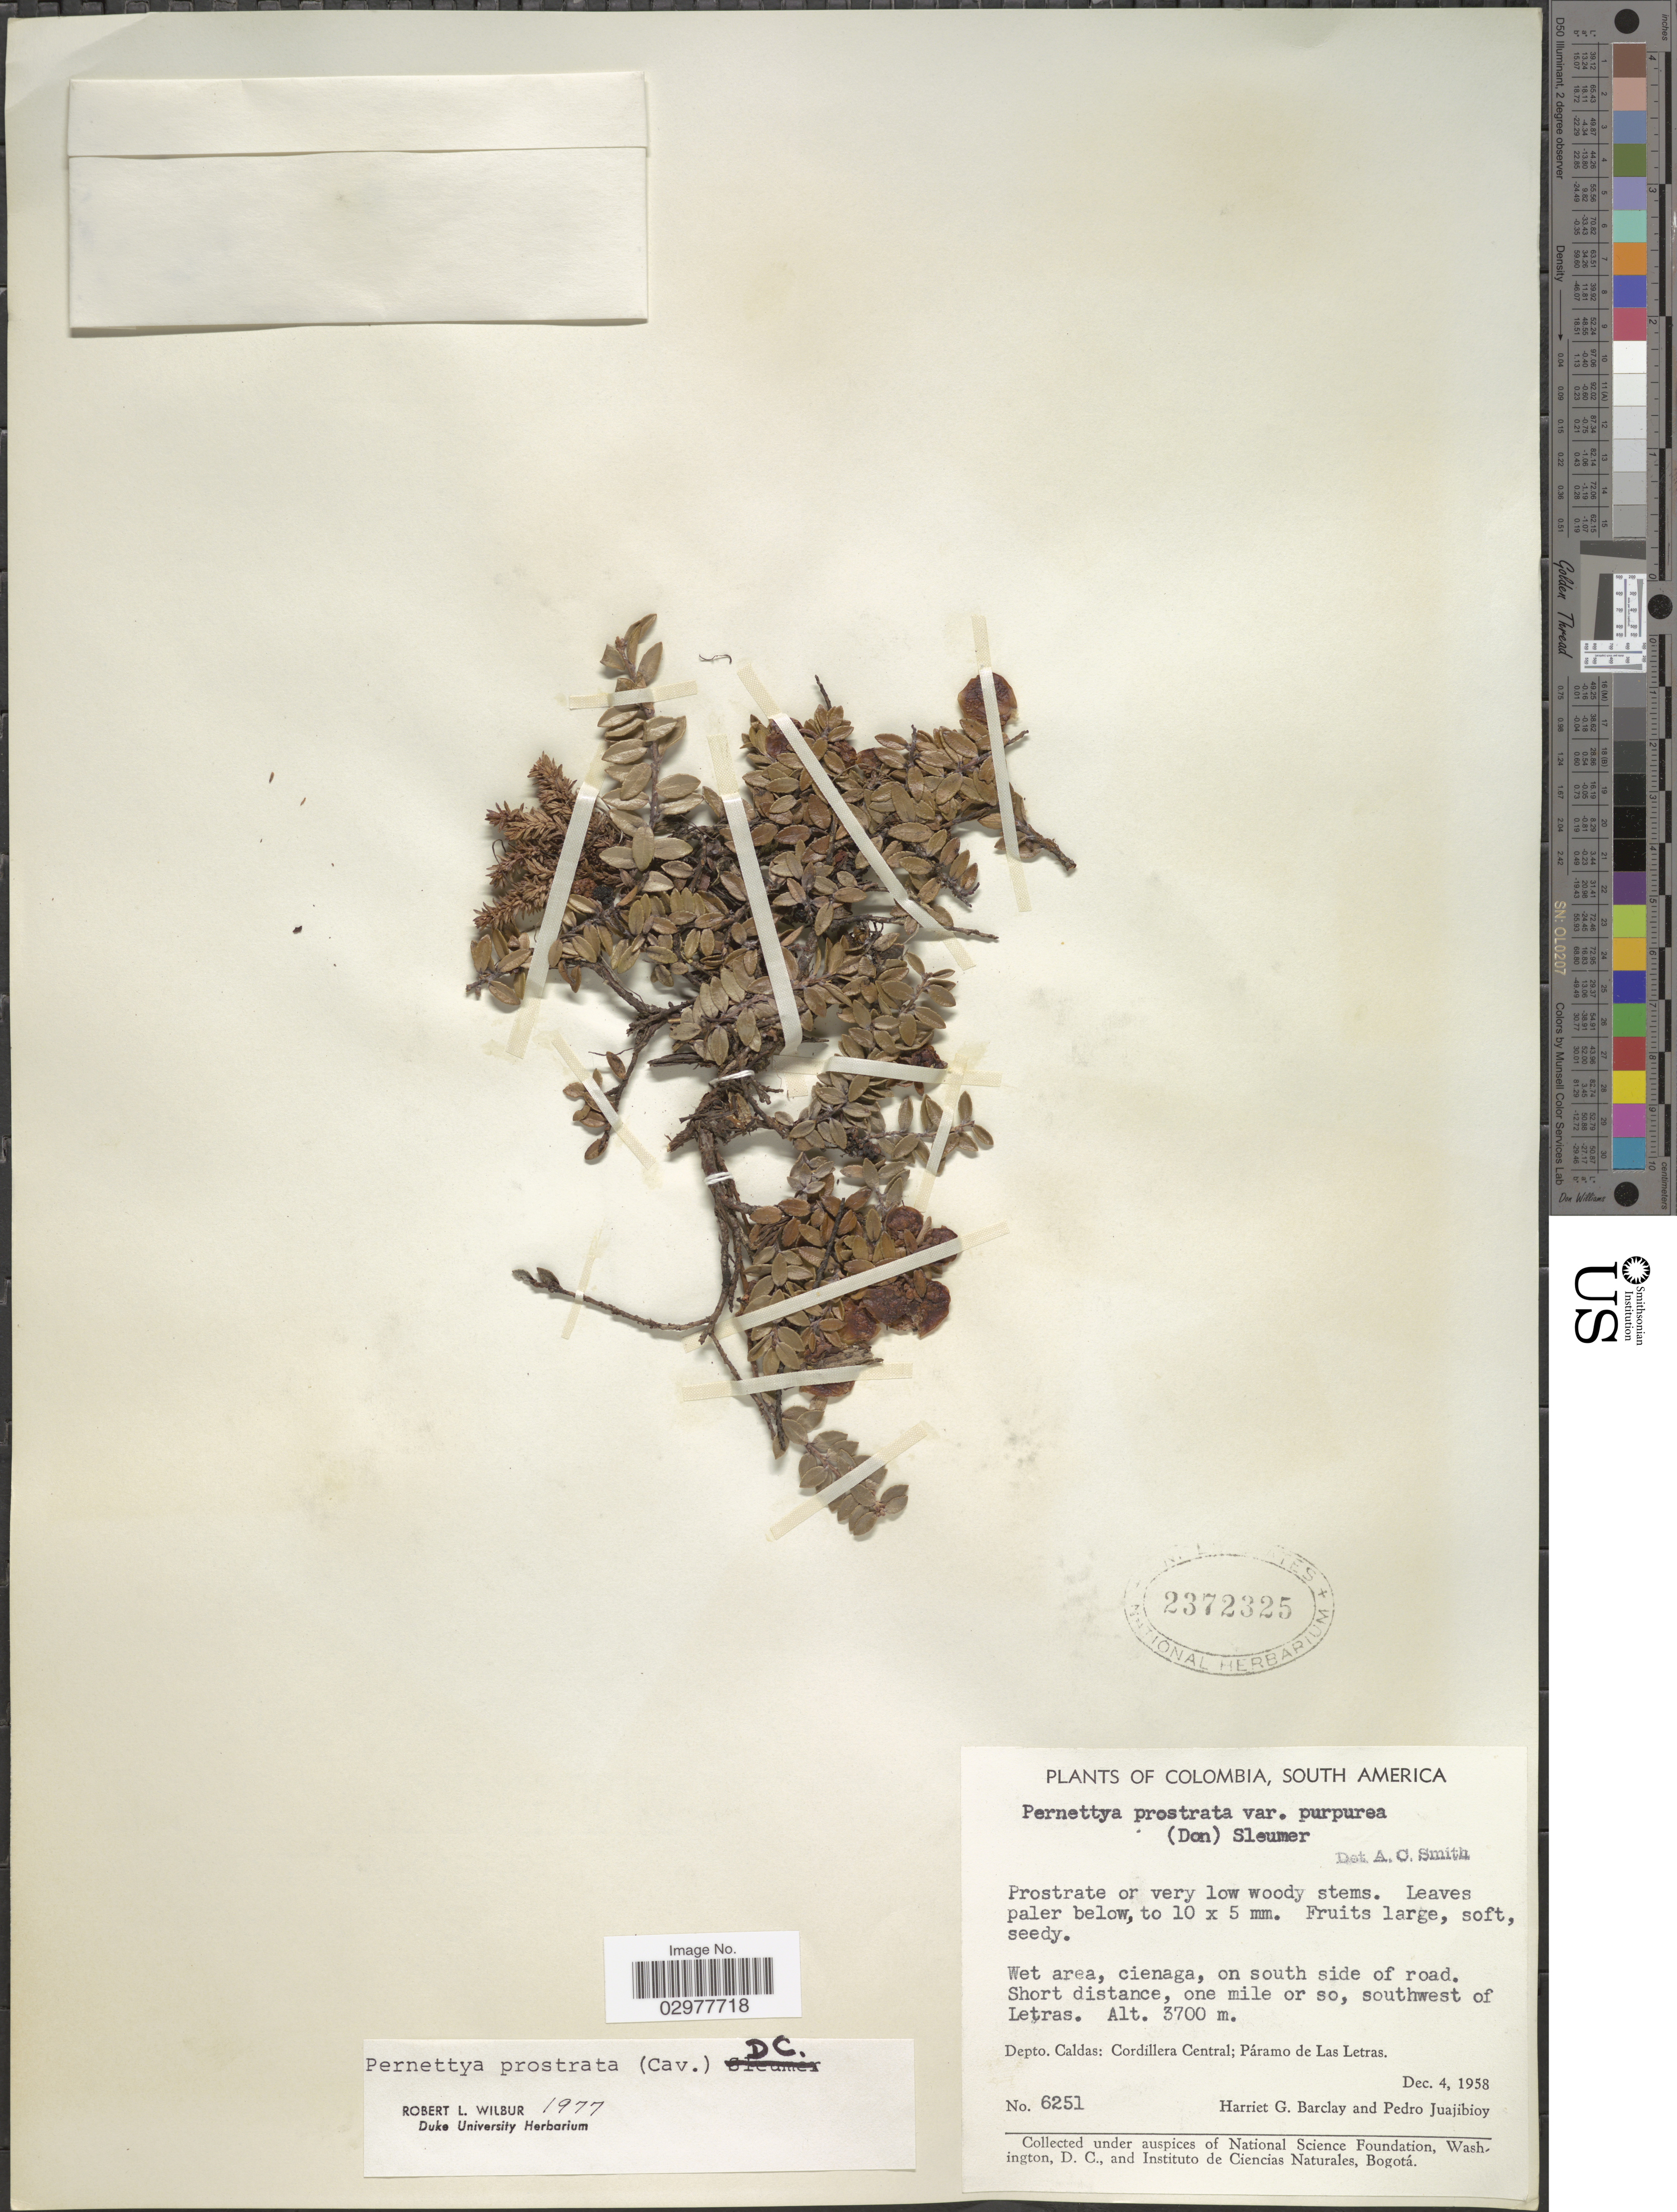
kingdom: Plantae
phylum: Tracheophyta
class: Magnoliopsida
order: Ericales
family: Ericaceae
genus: Pernettya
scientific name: Pernettya prostrata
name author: (Cav.) DC.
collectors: H. G. Barclay & P. Juajibioy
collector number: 6251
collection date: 1958-12-04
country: Colombia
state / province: Caldas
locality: Wet area, cienaga, on south side of road. Short distance, one mile or so, southwest of Letras. Depto. Caldas: Cordillera Central; Páramo de Las Letras.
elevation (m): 3700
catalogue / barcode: US 2372325